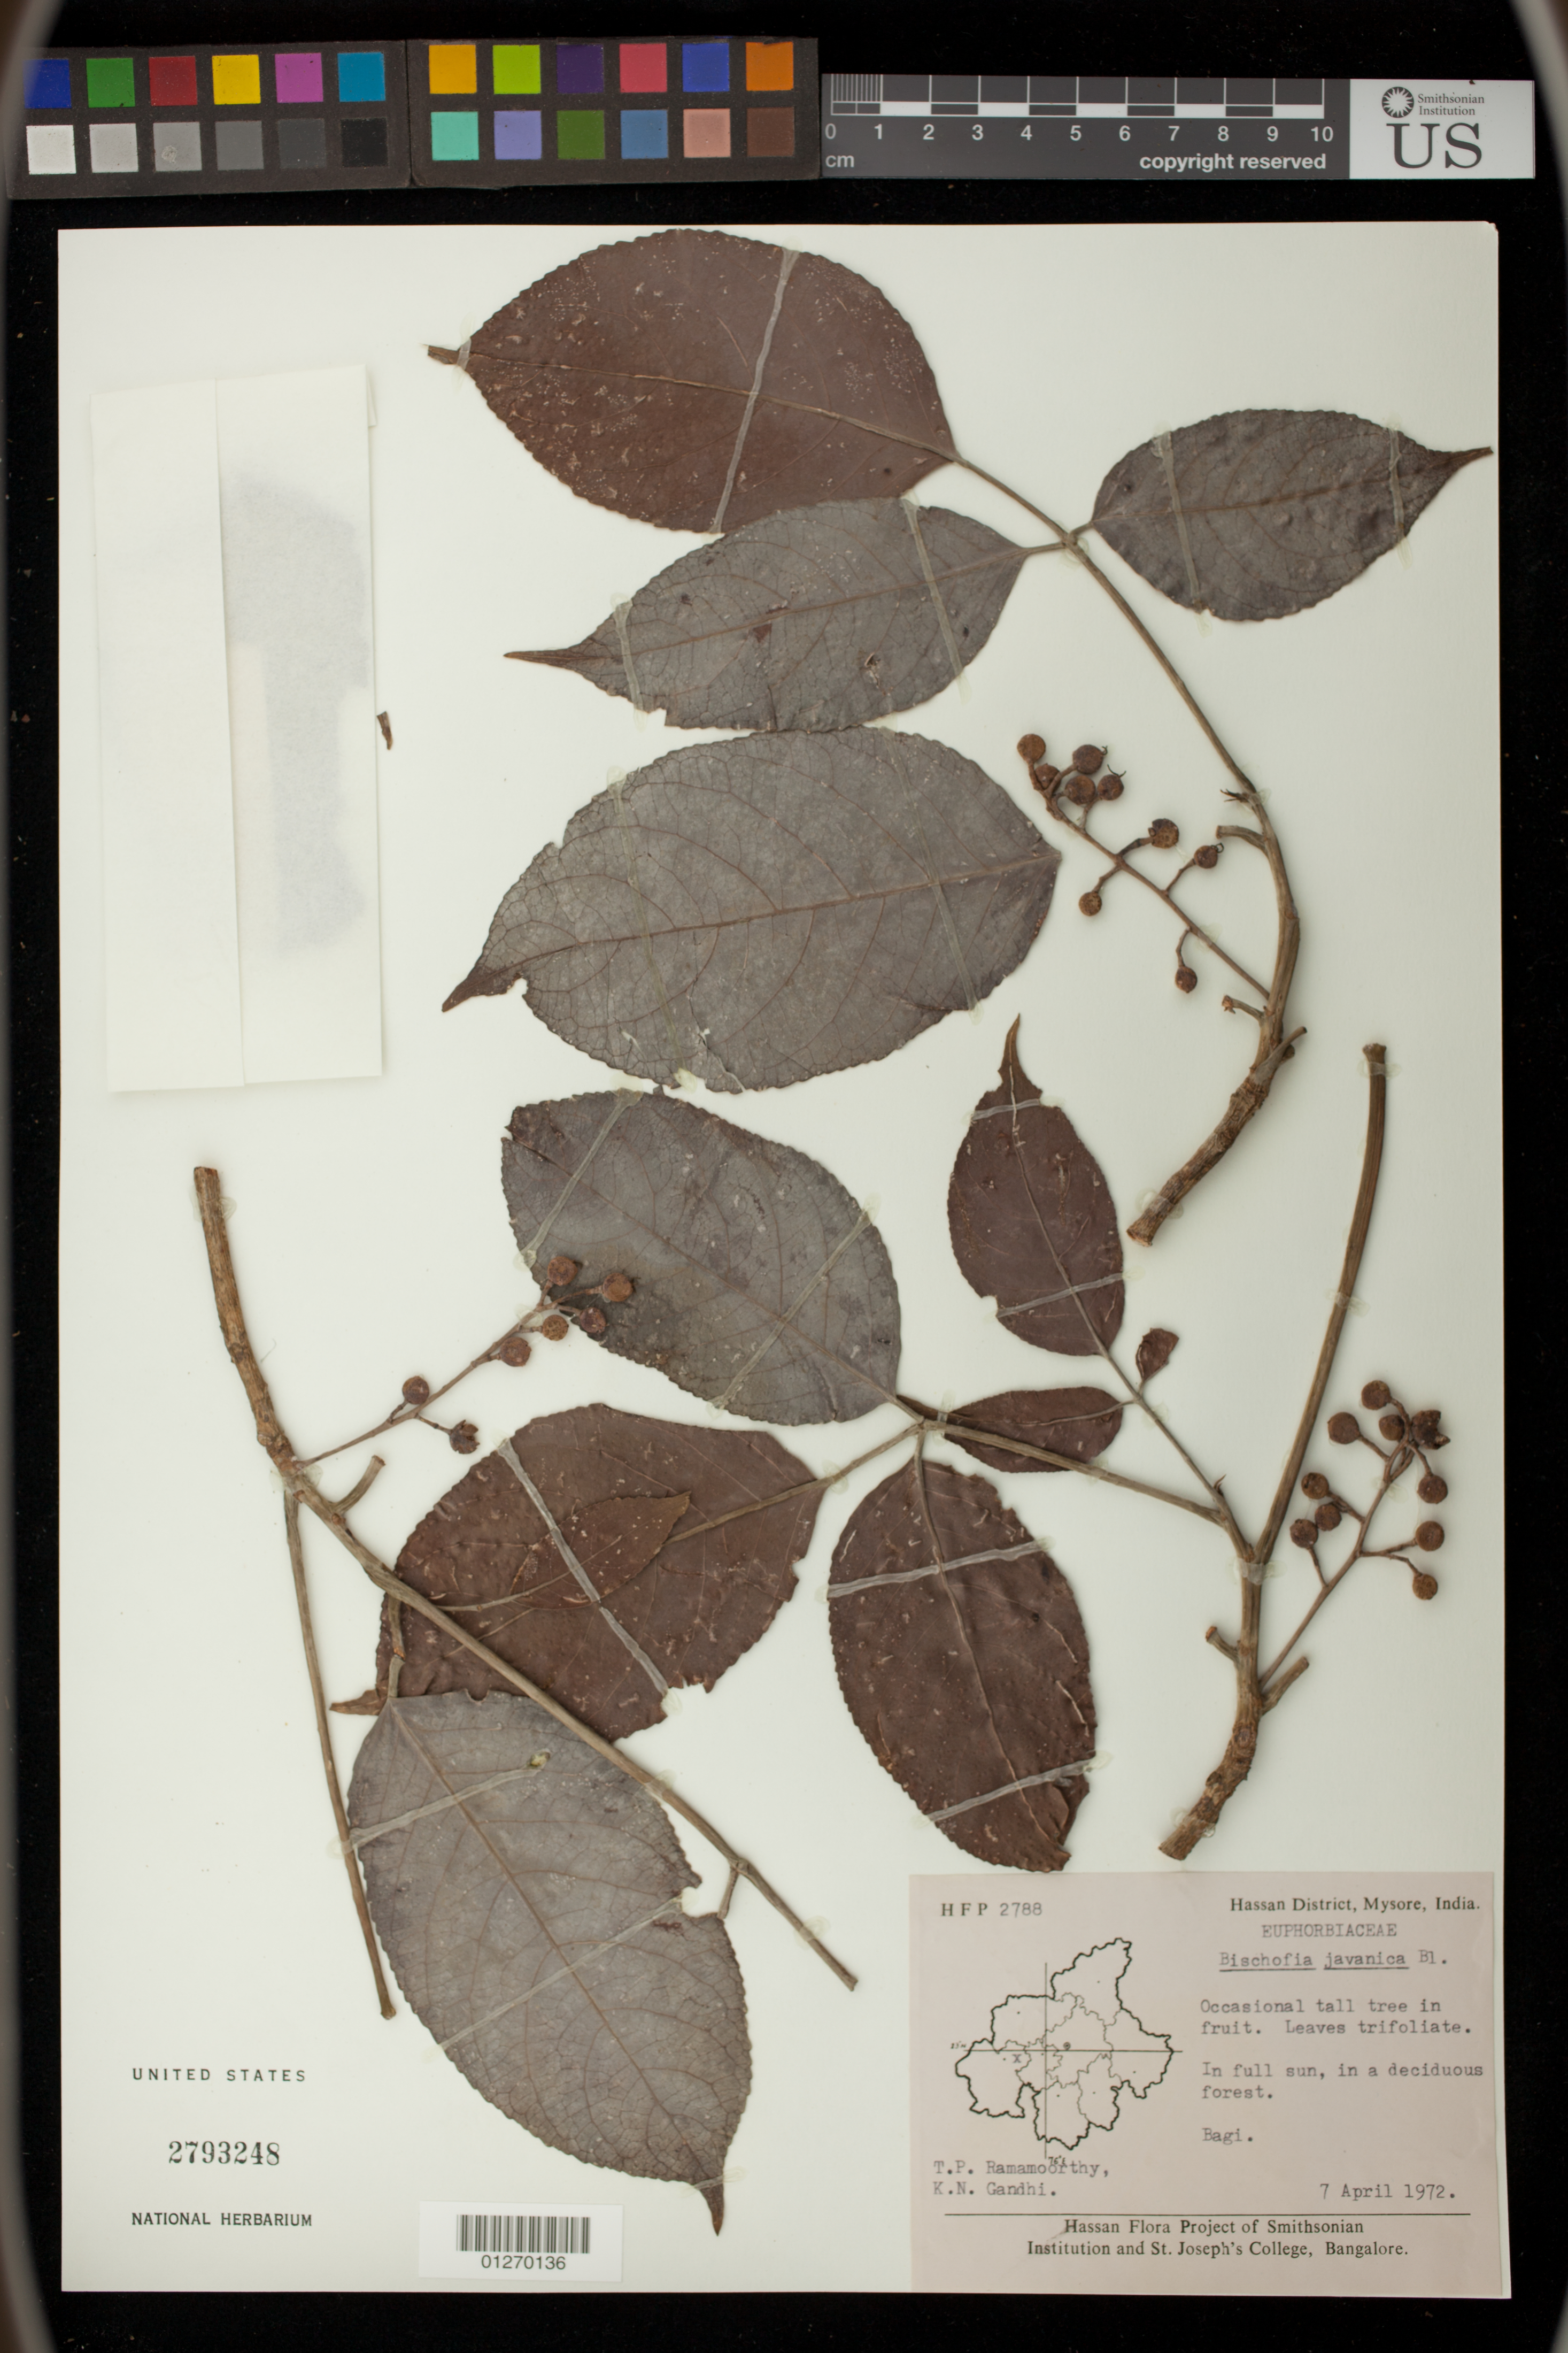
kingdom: Plantae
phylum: Tracheophyta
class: Magnoliopsida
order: Malpighiales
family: Phyllanthaceae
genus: Bischofia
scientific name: Bischofia javanica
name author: Blume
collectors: T. P. Ramamoorthy & K. N. Gandhi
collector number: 2788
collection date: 1972-04-07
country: India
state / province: Karnataka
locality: Mysore, Hassan District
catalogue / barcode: US 2793248